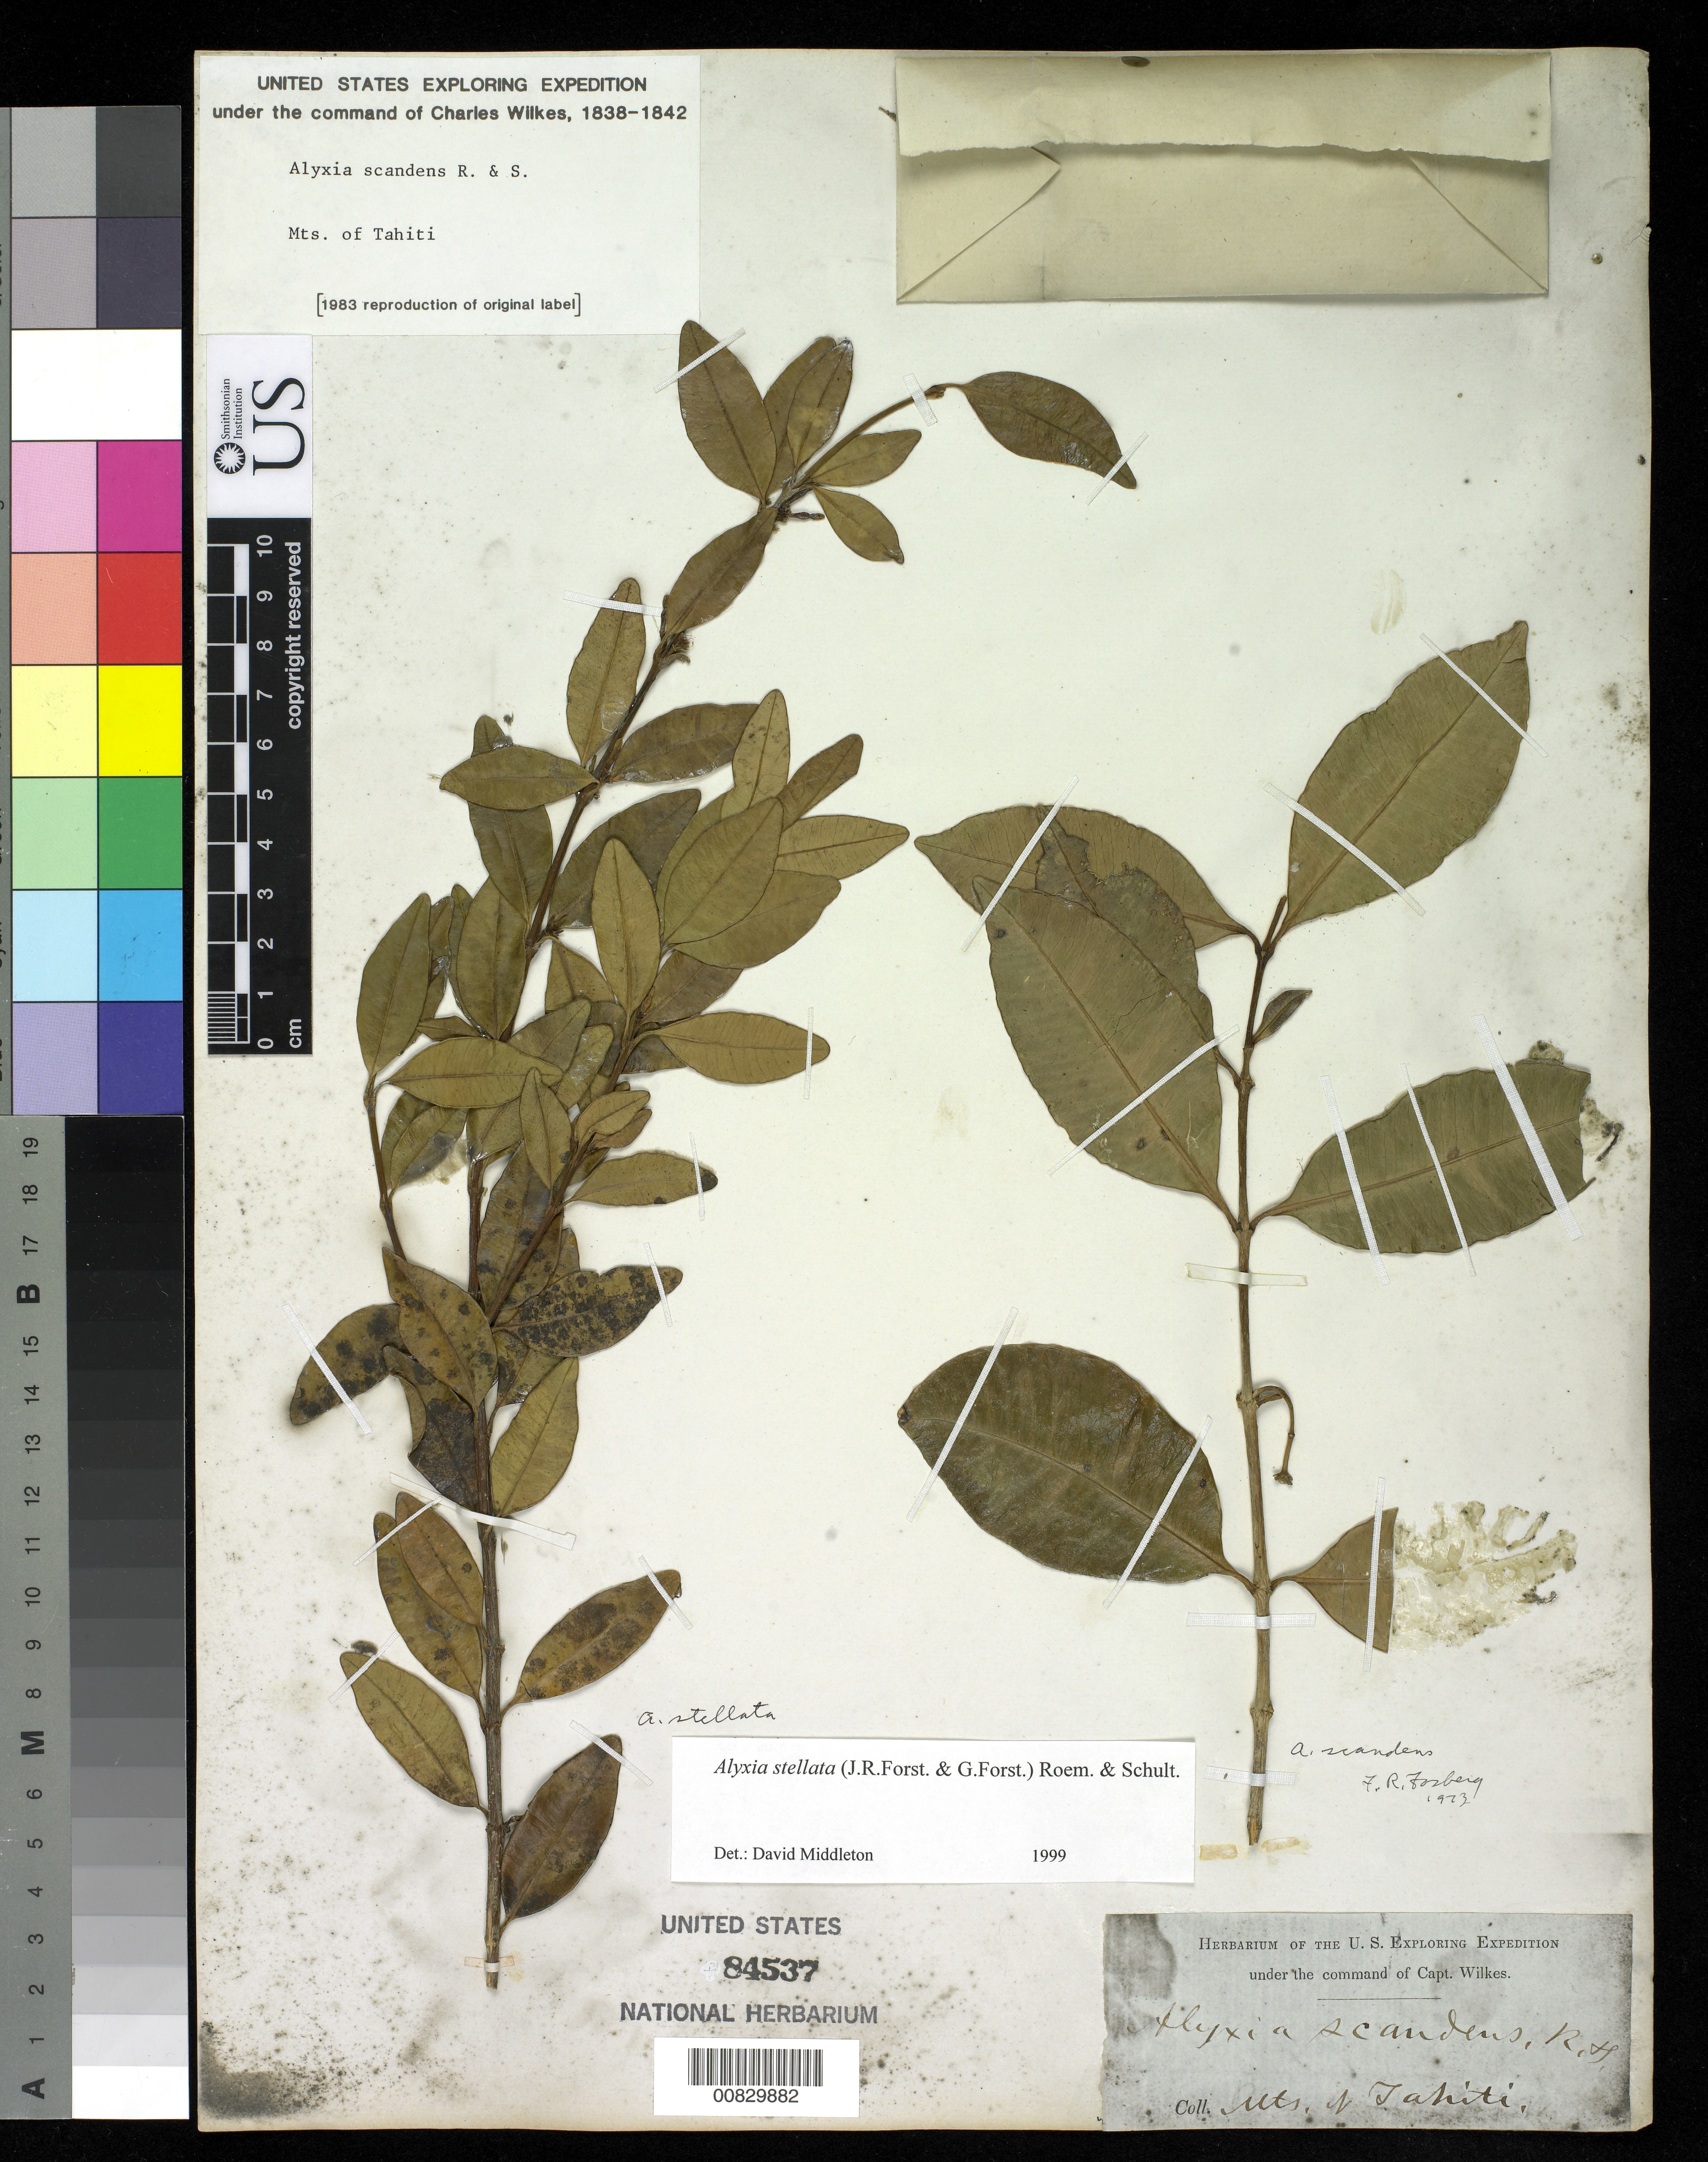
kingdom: Plantae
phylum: Tracheophyta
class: Magnoliopsida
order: Gentianales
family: Apocynaceae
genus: Alyxia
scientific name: Alyxia stellata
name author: (J.R. Forst. & G. Forst.) Roem. & Schult.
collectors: Wilkes Explor. Exped.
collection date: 1838/1842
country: French Polynesia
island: Tahiti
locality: Mts. of Tahiti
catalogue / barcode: US 84537